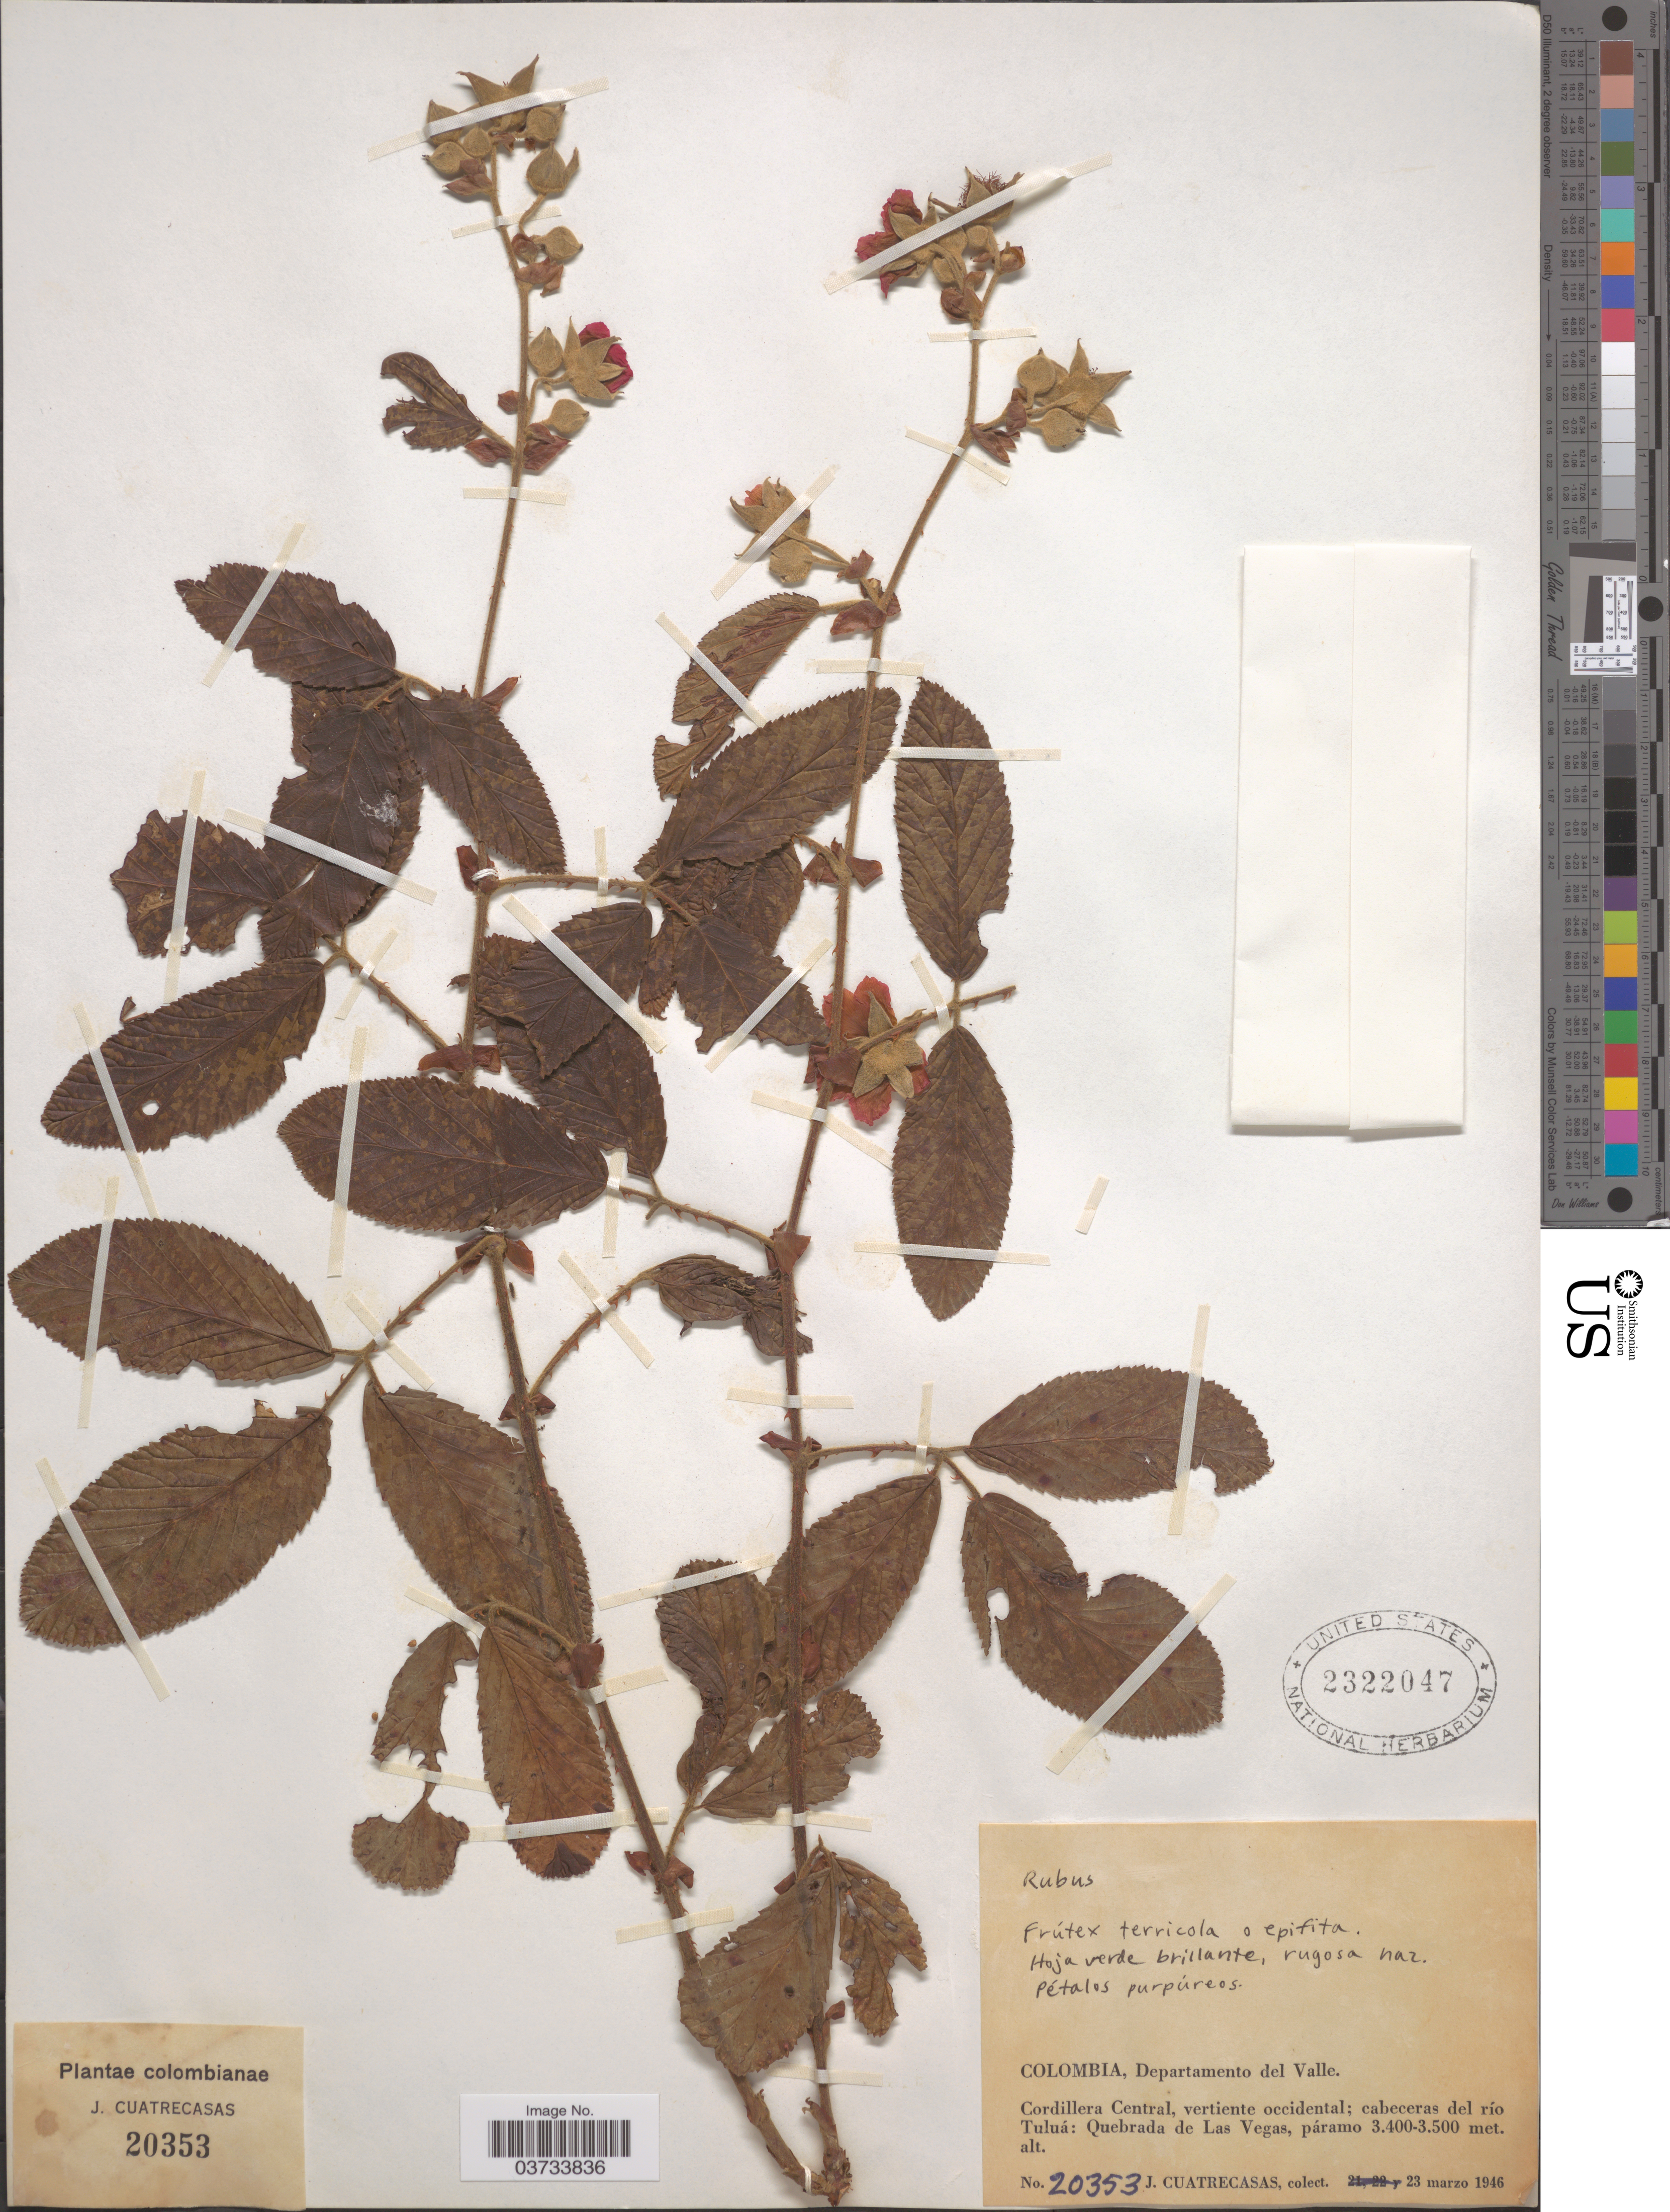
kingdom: Plantae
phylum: Tracheophyta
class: Magnoliopsida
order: Rosales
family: Rosaceae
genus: Rubus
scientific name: Rubus sp.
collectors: J. Cuatrecasas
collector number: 20353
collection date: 1946-03-23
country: Colombia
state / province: Valle del Cauca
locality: Departamento del Valle. Cordillera Central, vertiente occidental; cabeceras del río Tuluá: Quebrada de Las Vegas.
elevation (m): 3400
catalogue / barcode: US 2322047